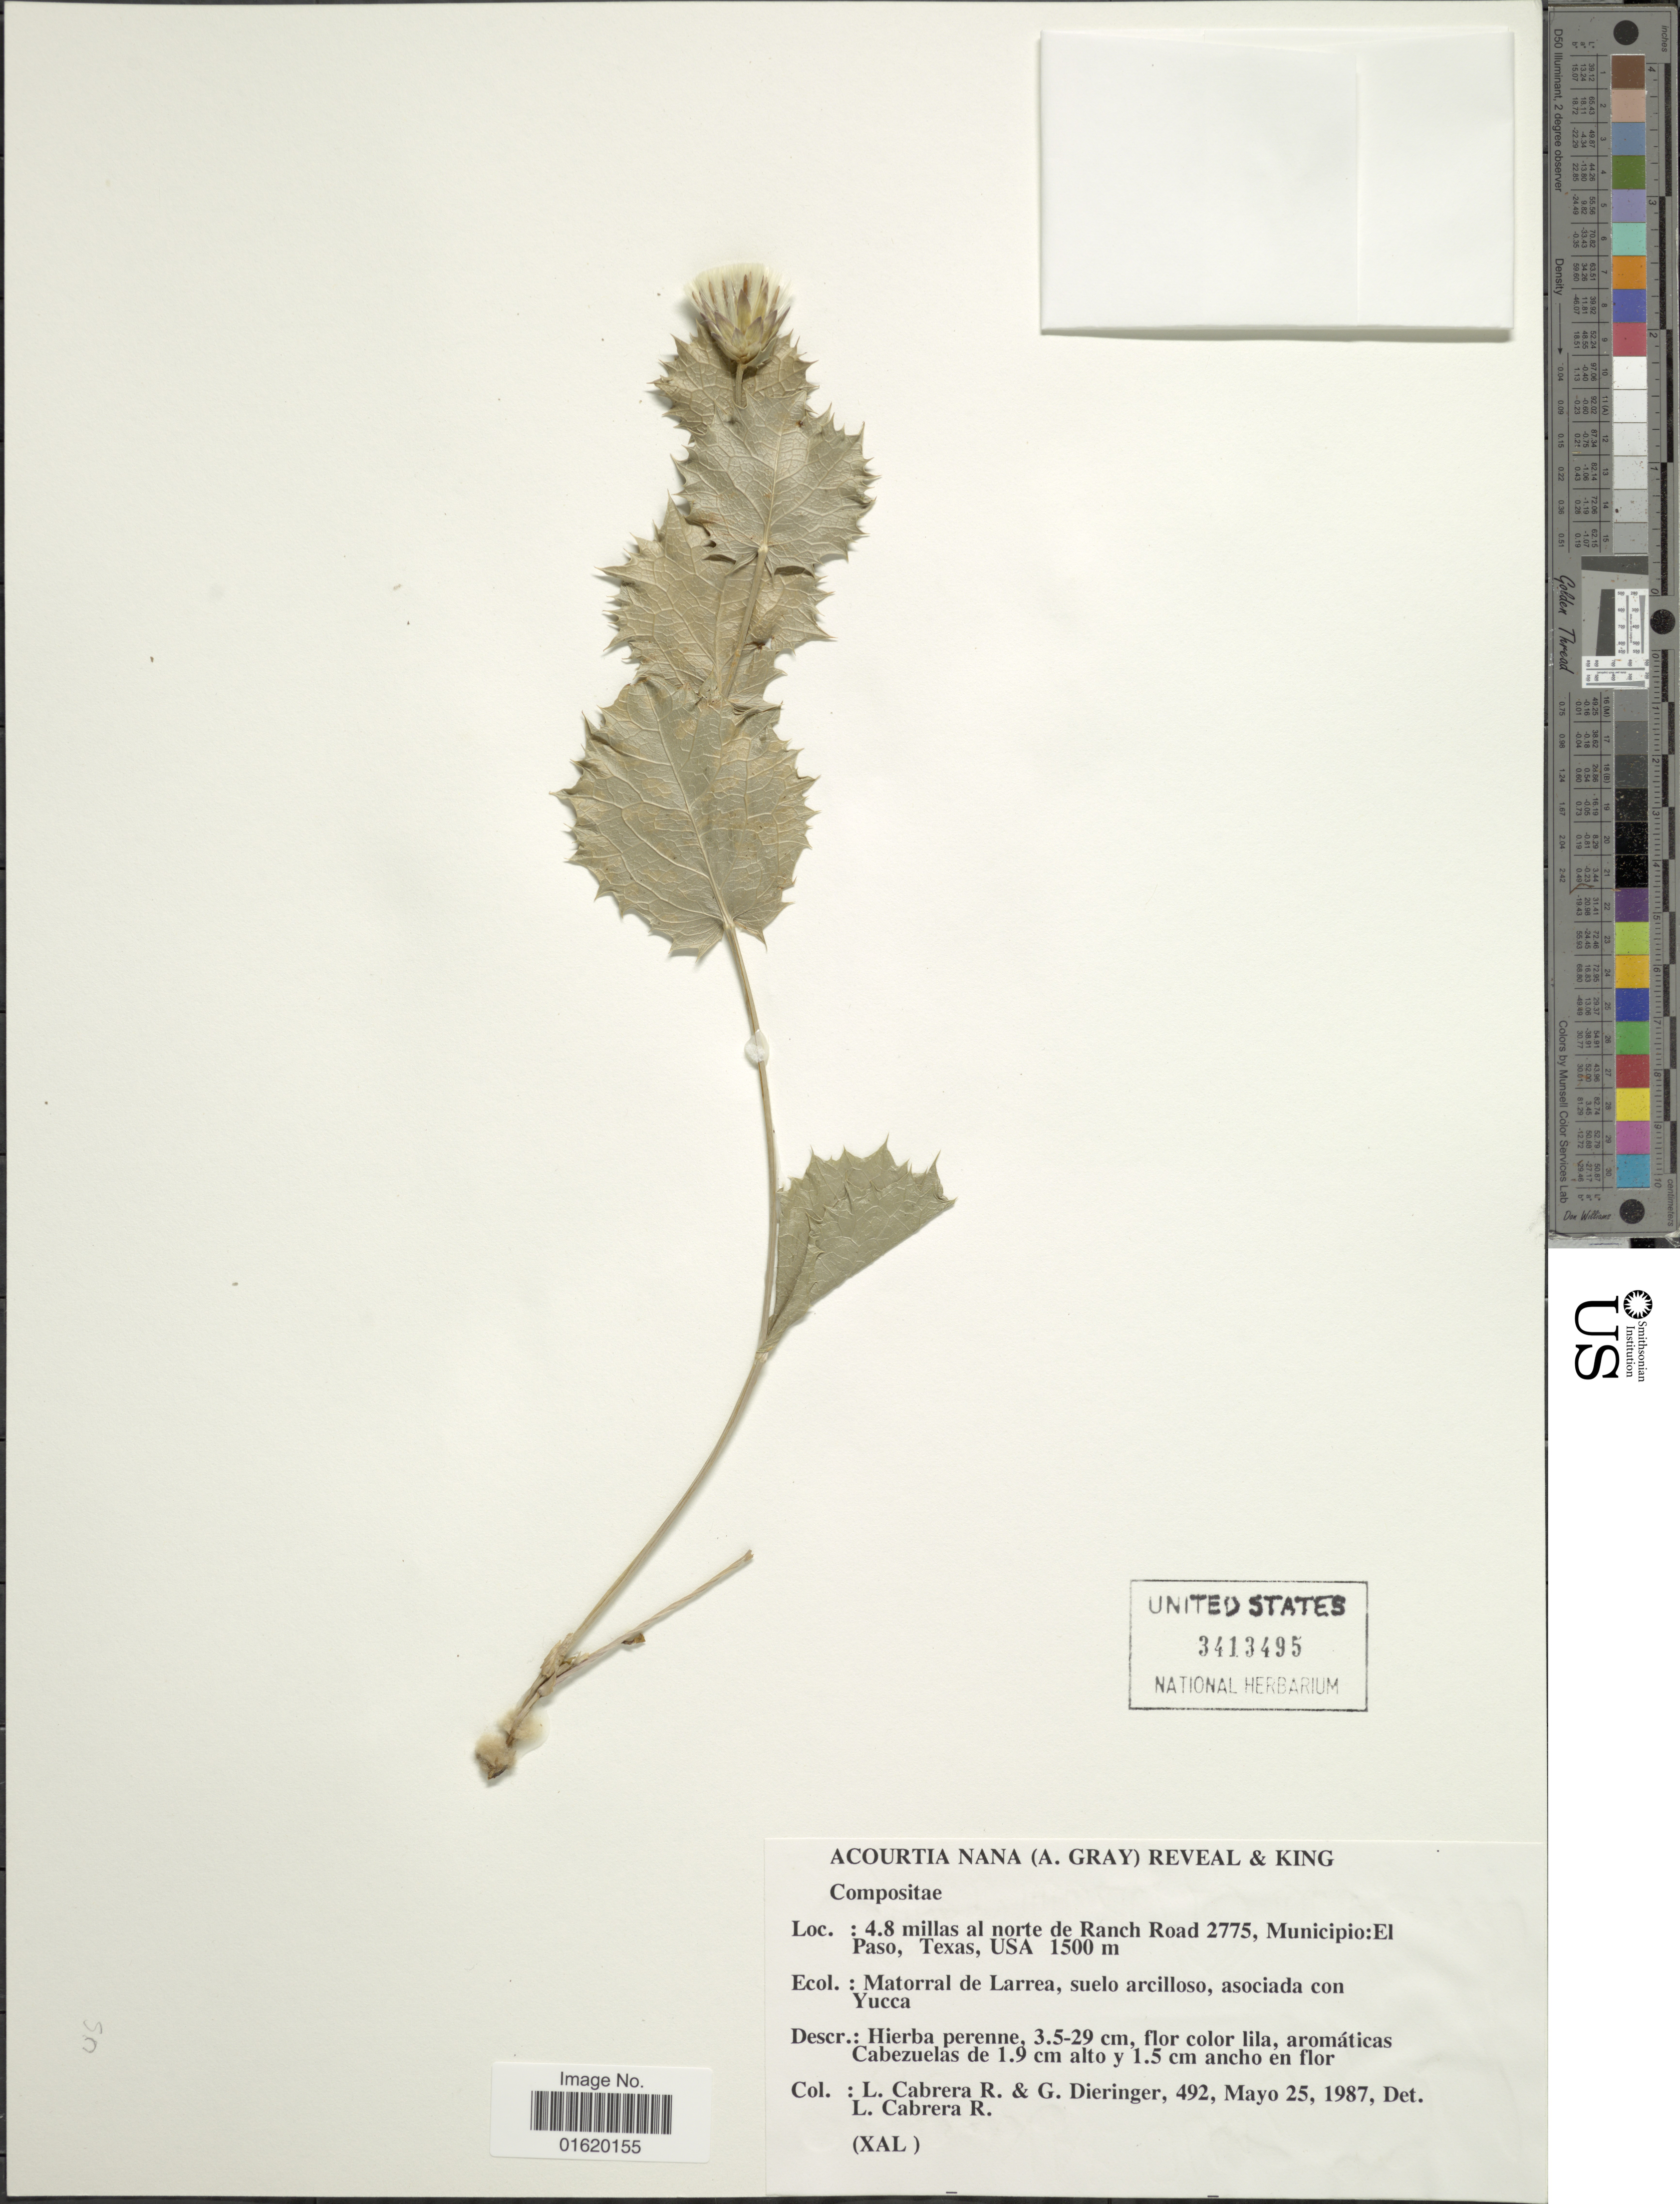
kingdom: Plantae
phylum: Tracheophyta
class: Magnoliopsida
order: Asterales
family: Asteraceae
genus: Acourtia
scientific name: Acourtia nana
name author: (A. Gray) Reveal & R.M. King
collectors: L. Cabrera R. & G. Dieringer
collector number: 492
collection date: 1987-05-25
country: United States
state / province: Texas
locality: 4.8 millas al norte de Ranch Road 2775, Municipio: El Paso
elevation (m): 1500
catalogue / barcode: US 3413495